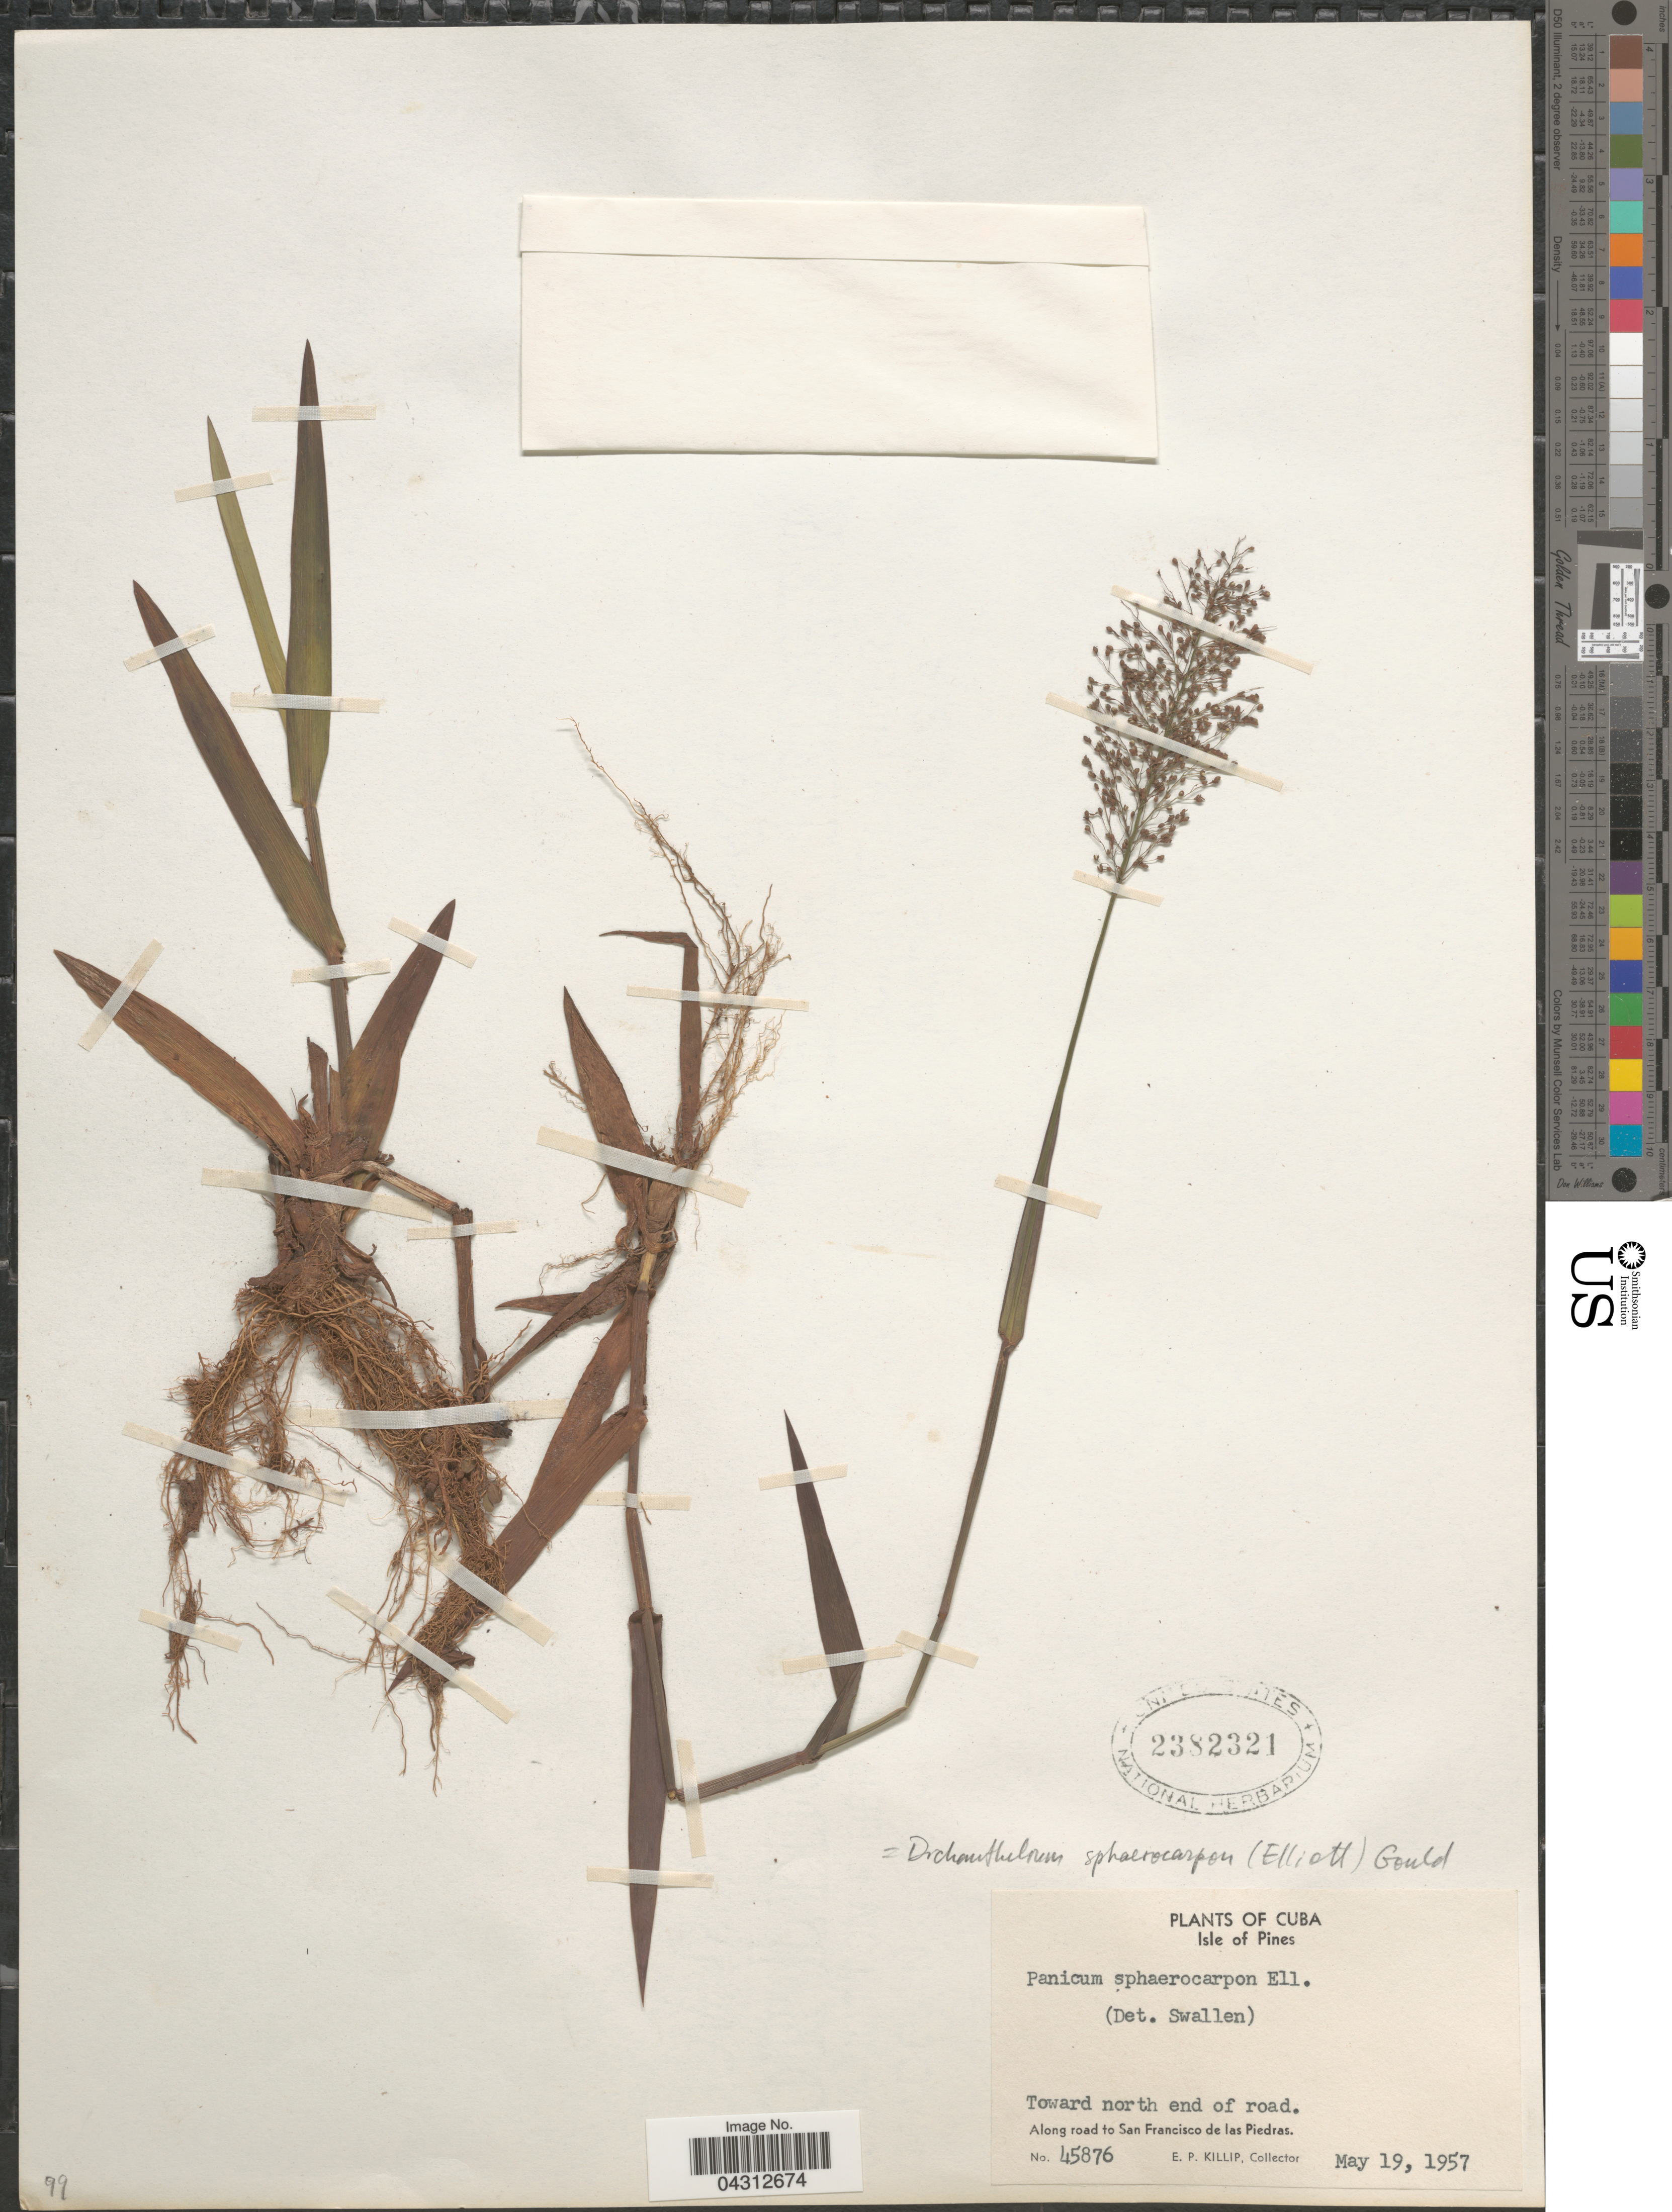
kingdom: Plantae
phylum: Tracheophyta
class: Liliopsida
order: Poales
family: Poaceae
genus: Dichanthelium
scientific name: Dichanthelium sphaerocarpon var. sphaerocarpon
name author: (Elliott) Gould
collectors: E. P. Killip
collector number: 45876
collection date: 1957-05-19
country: Cuba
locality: Isle of Pines. Toward north end of road. Along road to San Francisco de las Piedras.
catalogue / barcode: US 2382321